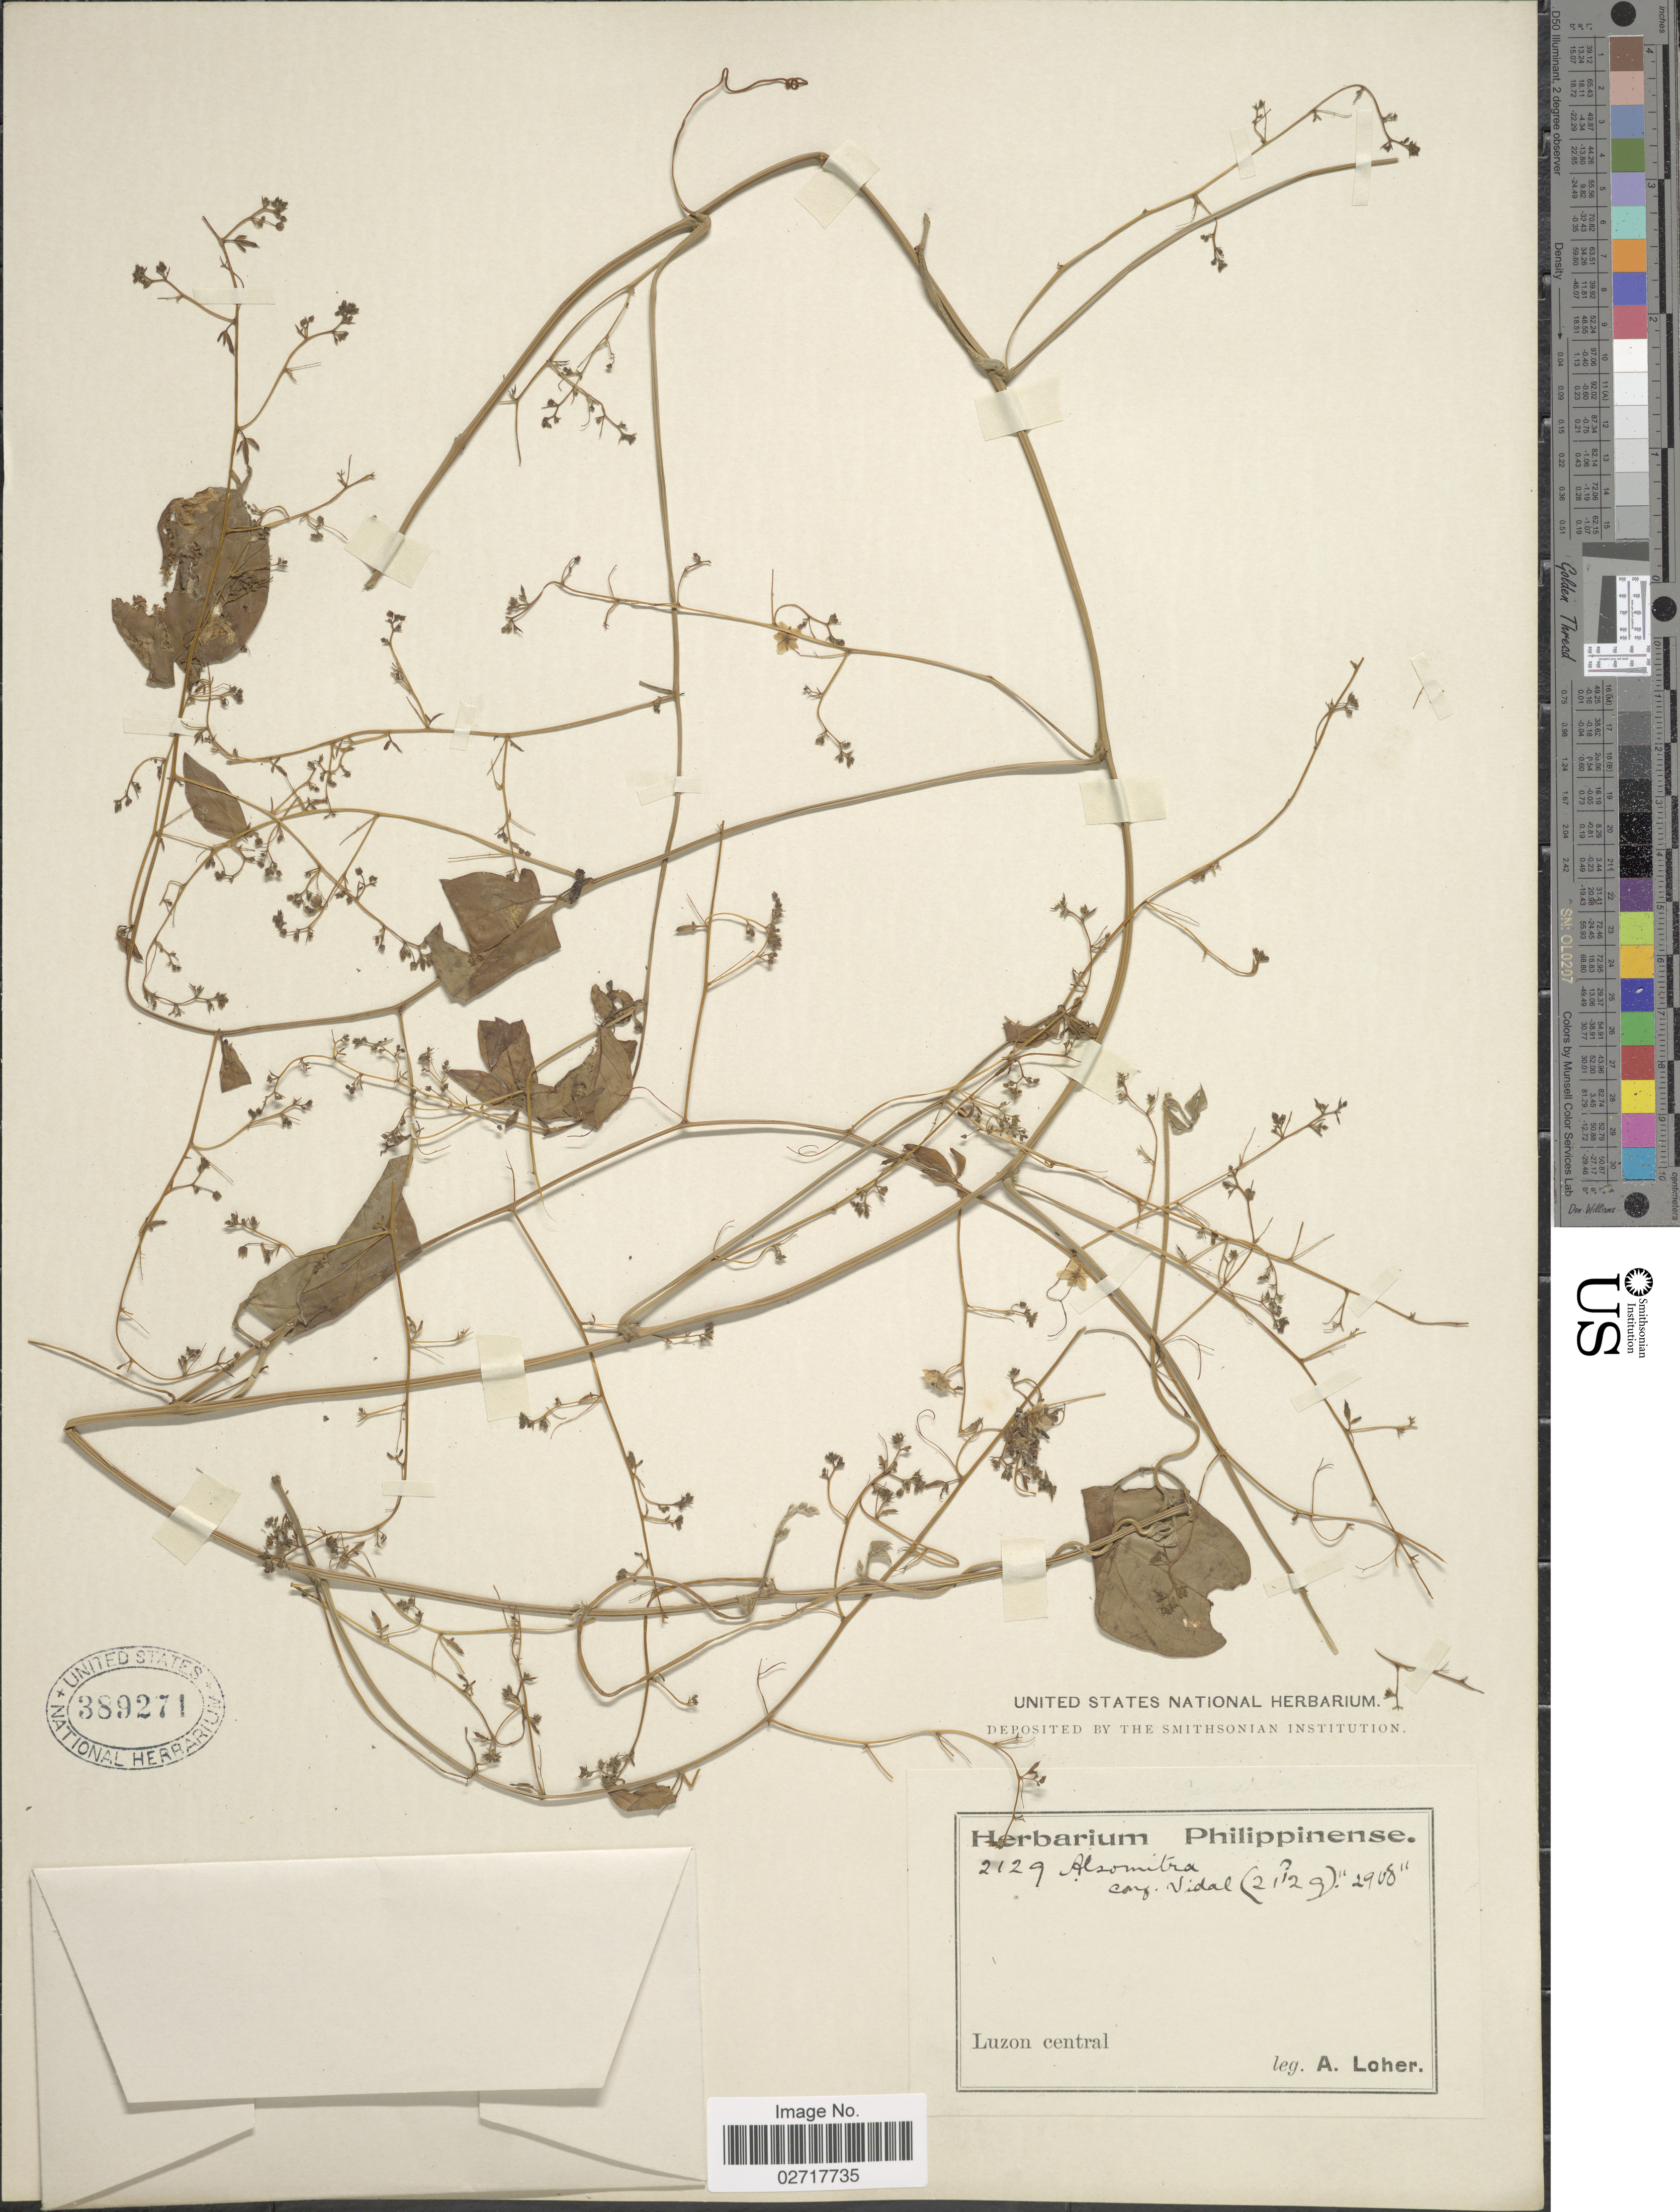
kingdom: Plantae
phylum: Tracheophyta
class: Magnoliopsida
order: Cucurbitales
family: Cucurbitaceae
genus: Neoalsomitra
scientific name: Neoalsomitra clavigera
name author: (M. Roem.) Hutch.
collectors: A. Loher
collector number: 2129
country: Philippines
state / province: Central Luzon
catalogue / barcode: US 389271